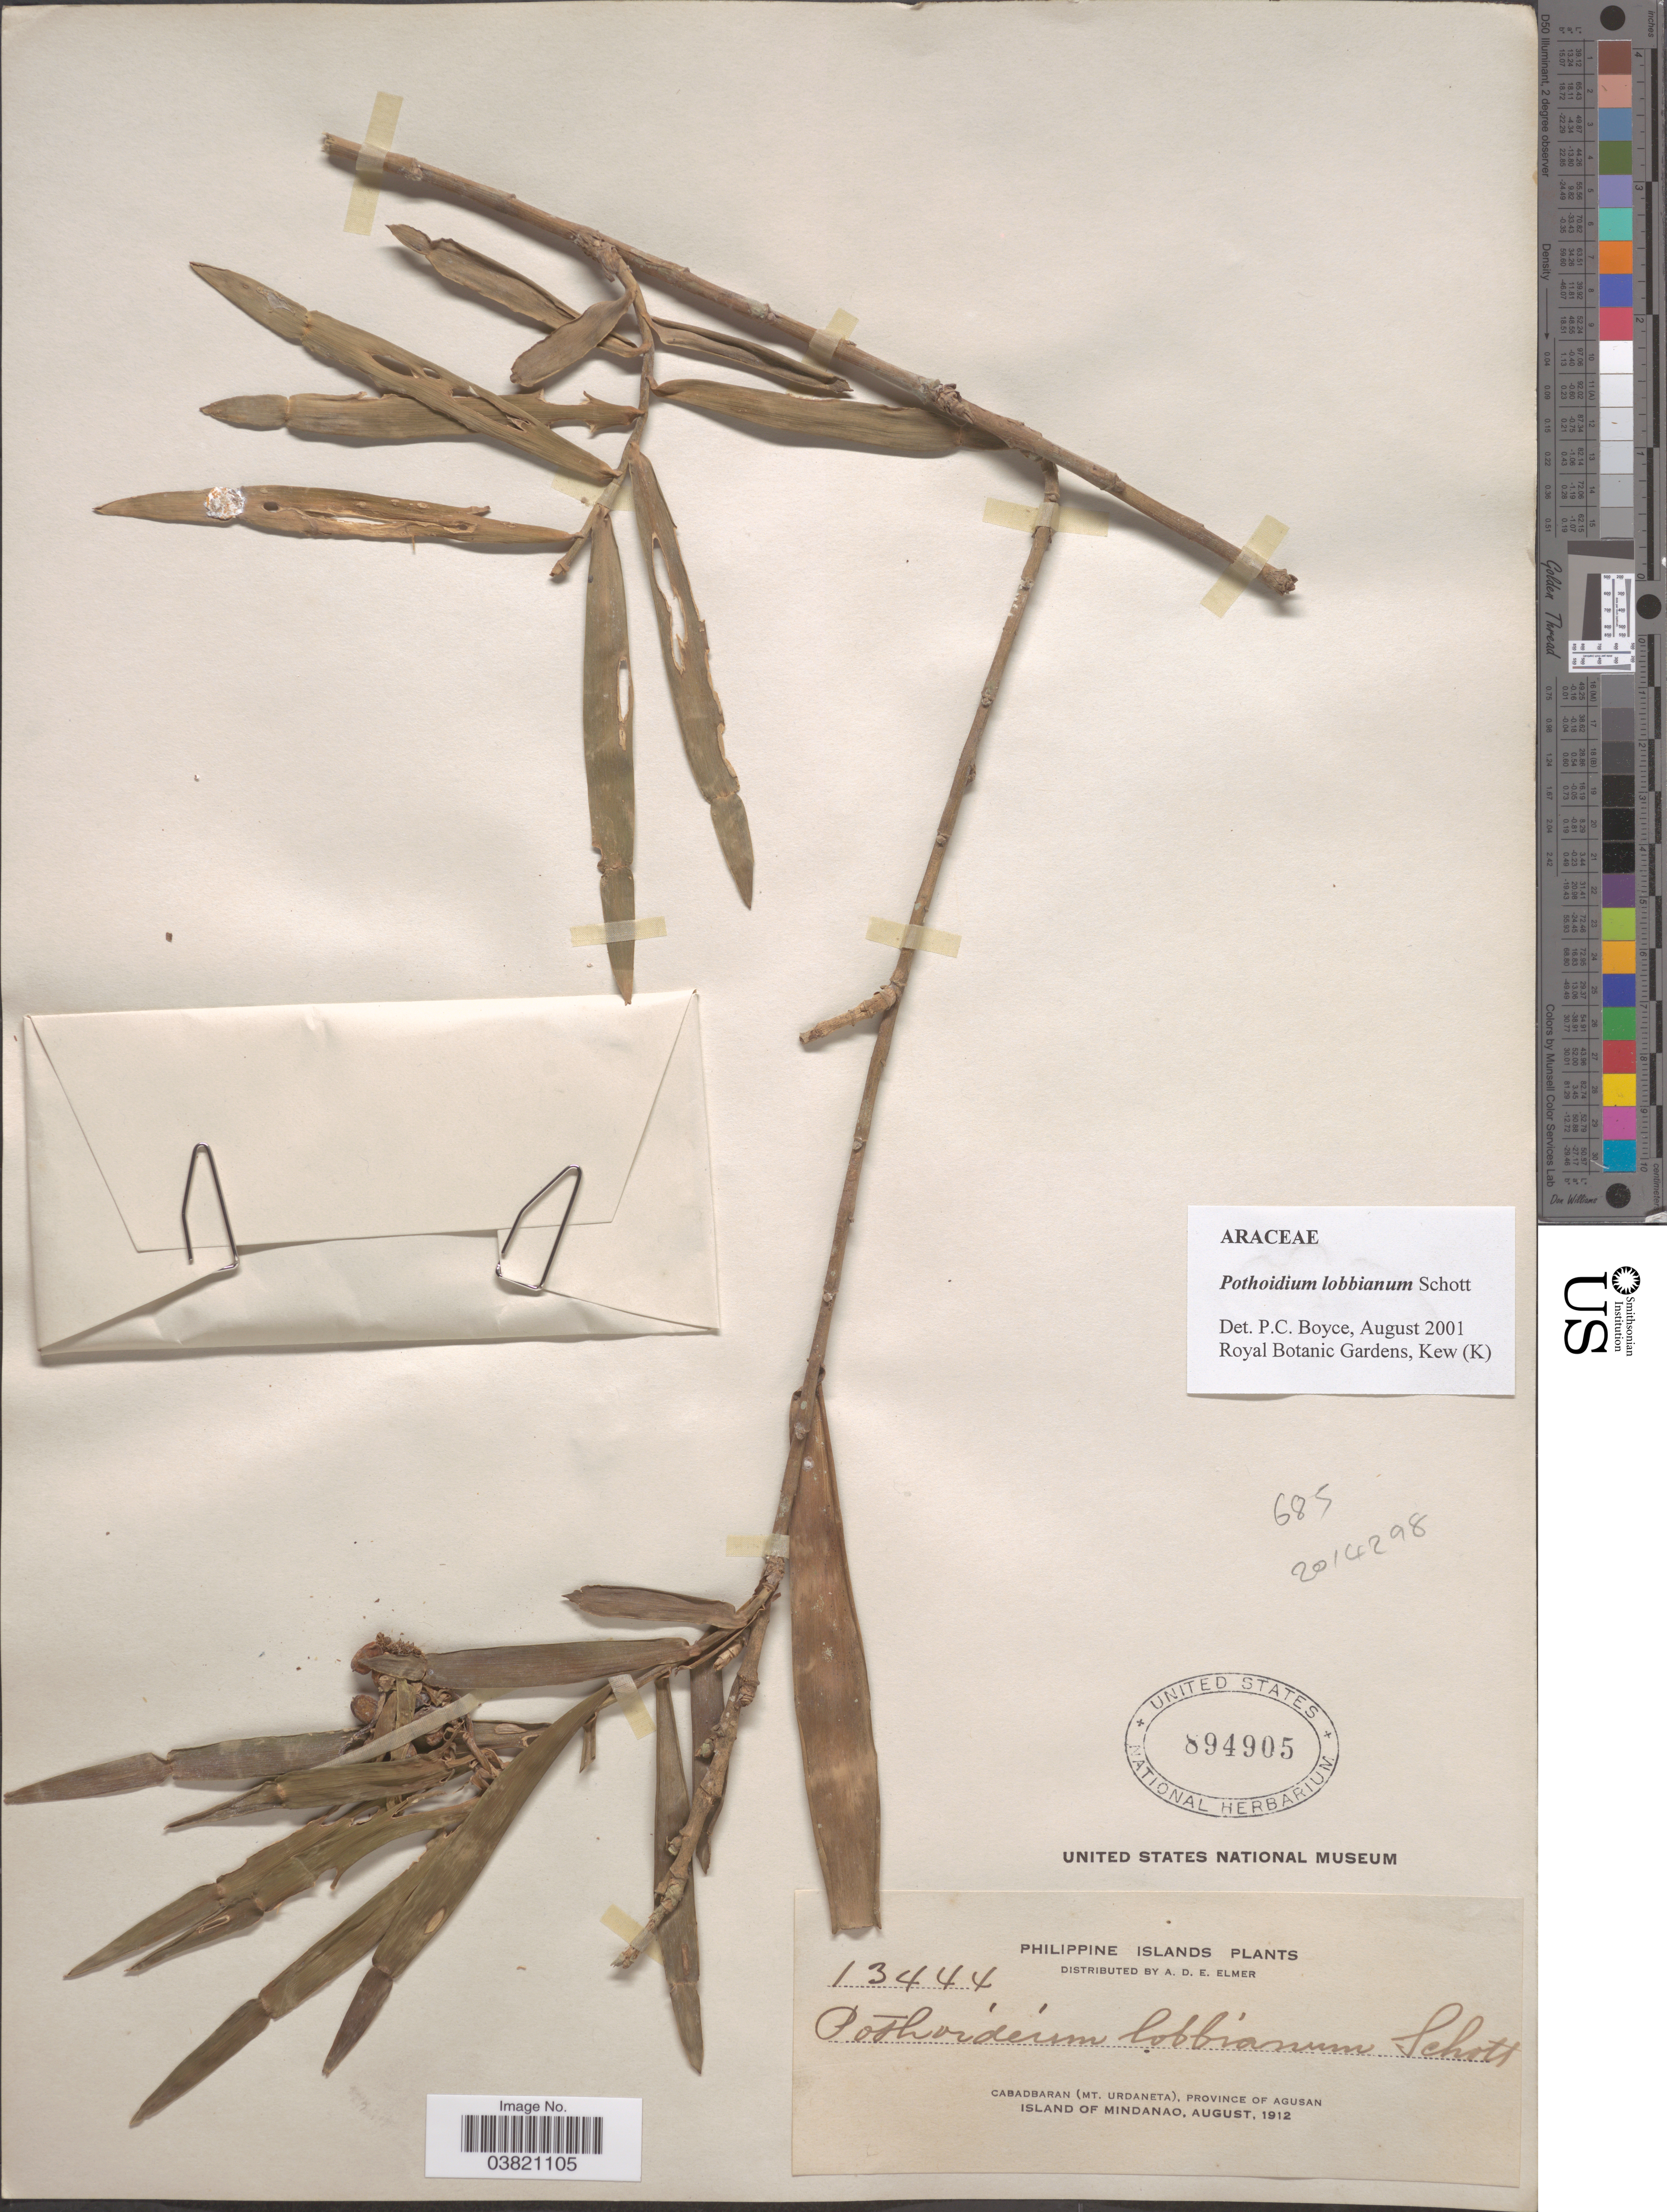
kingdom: Plantae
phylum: Tracheophyta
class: Liliopsida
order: Alismatales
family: Araceae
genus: Pothoidium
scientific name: Pothoidium lobbianum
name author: Schott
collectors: A. D. E. Elmer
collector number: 13444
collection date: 1912-08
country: Philippines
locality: Cabadbaran (Mt. Urdaneta), Province of Agusan. Island of Mindanao.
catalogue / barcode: US 894905